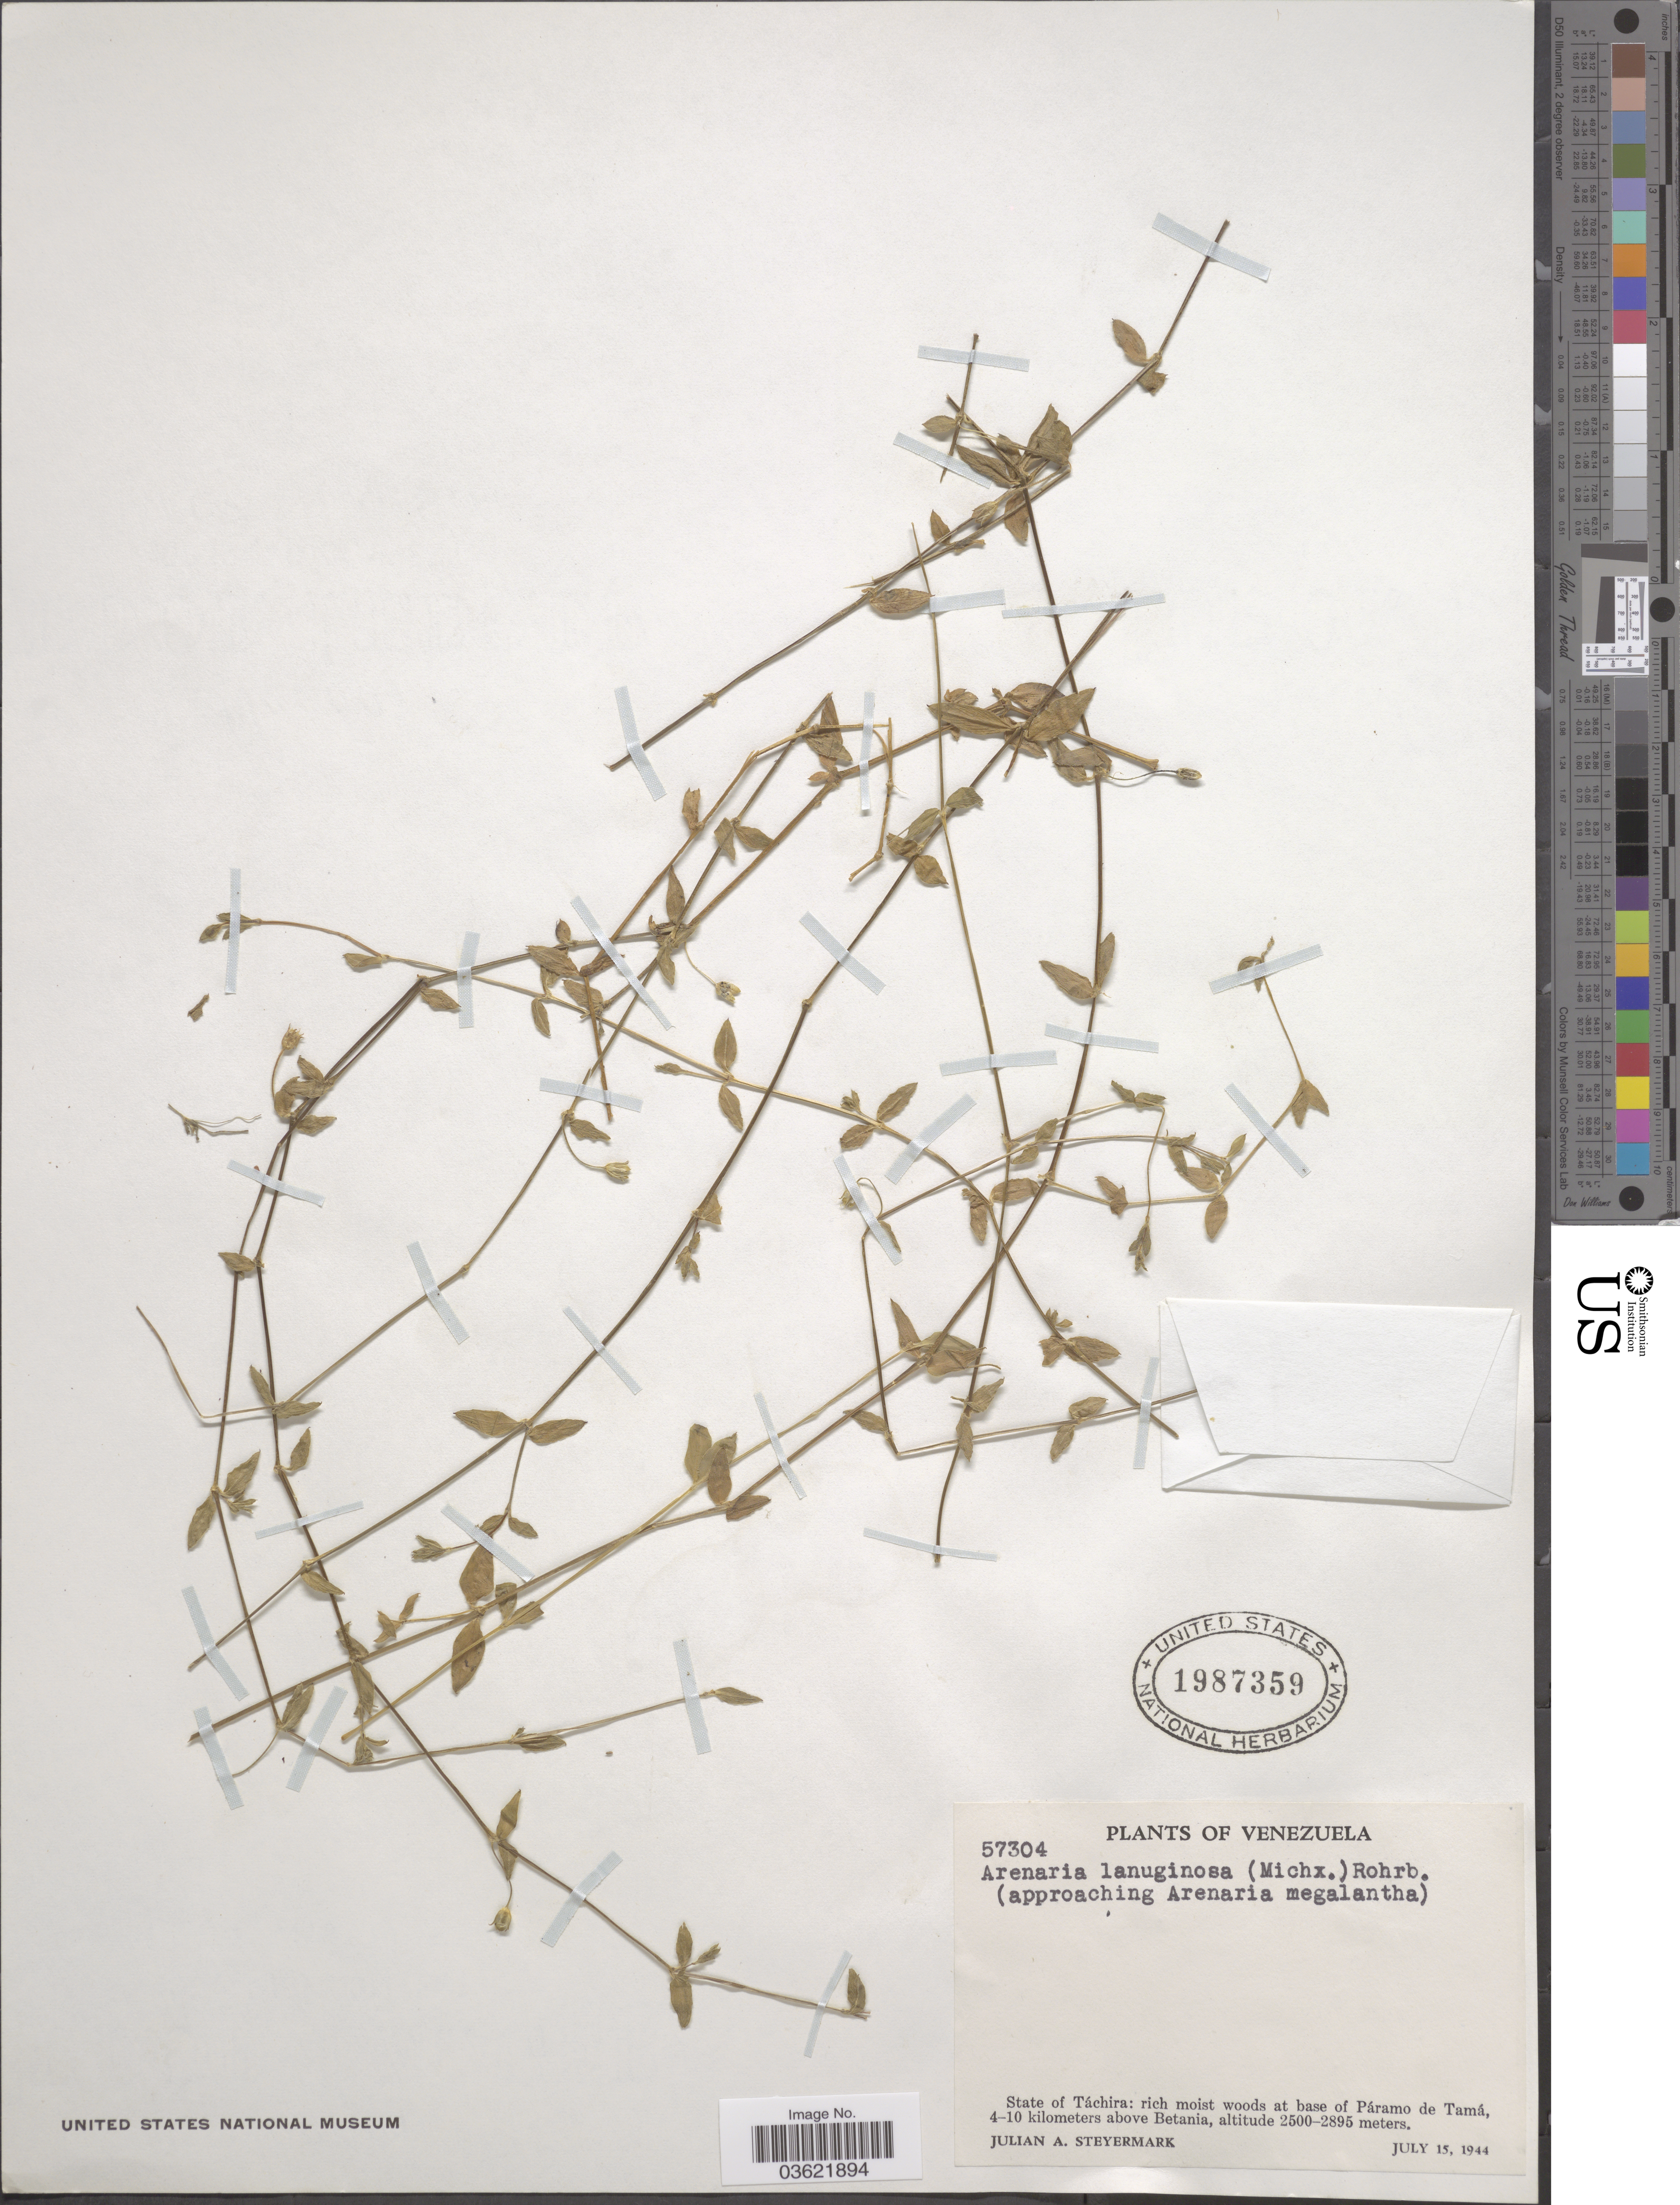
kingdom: Plantae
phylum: Tracheophyta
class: Magnoliopsida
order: Caryophyllales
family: Caryophyllaceae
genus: Arenaria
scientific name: Arenaria lanuginosa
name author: (Michx.) Rohrb.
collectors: J. Steyermark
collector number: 57304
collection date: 1944-07-15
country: Venezuela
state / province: Tachira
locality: At base of Páramo de Tamá, 4-10 kilometers above Betania.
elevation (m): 2500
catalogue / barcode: US 1987359